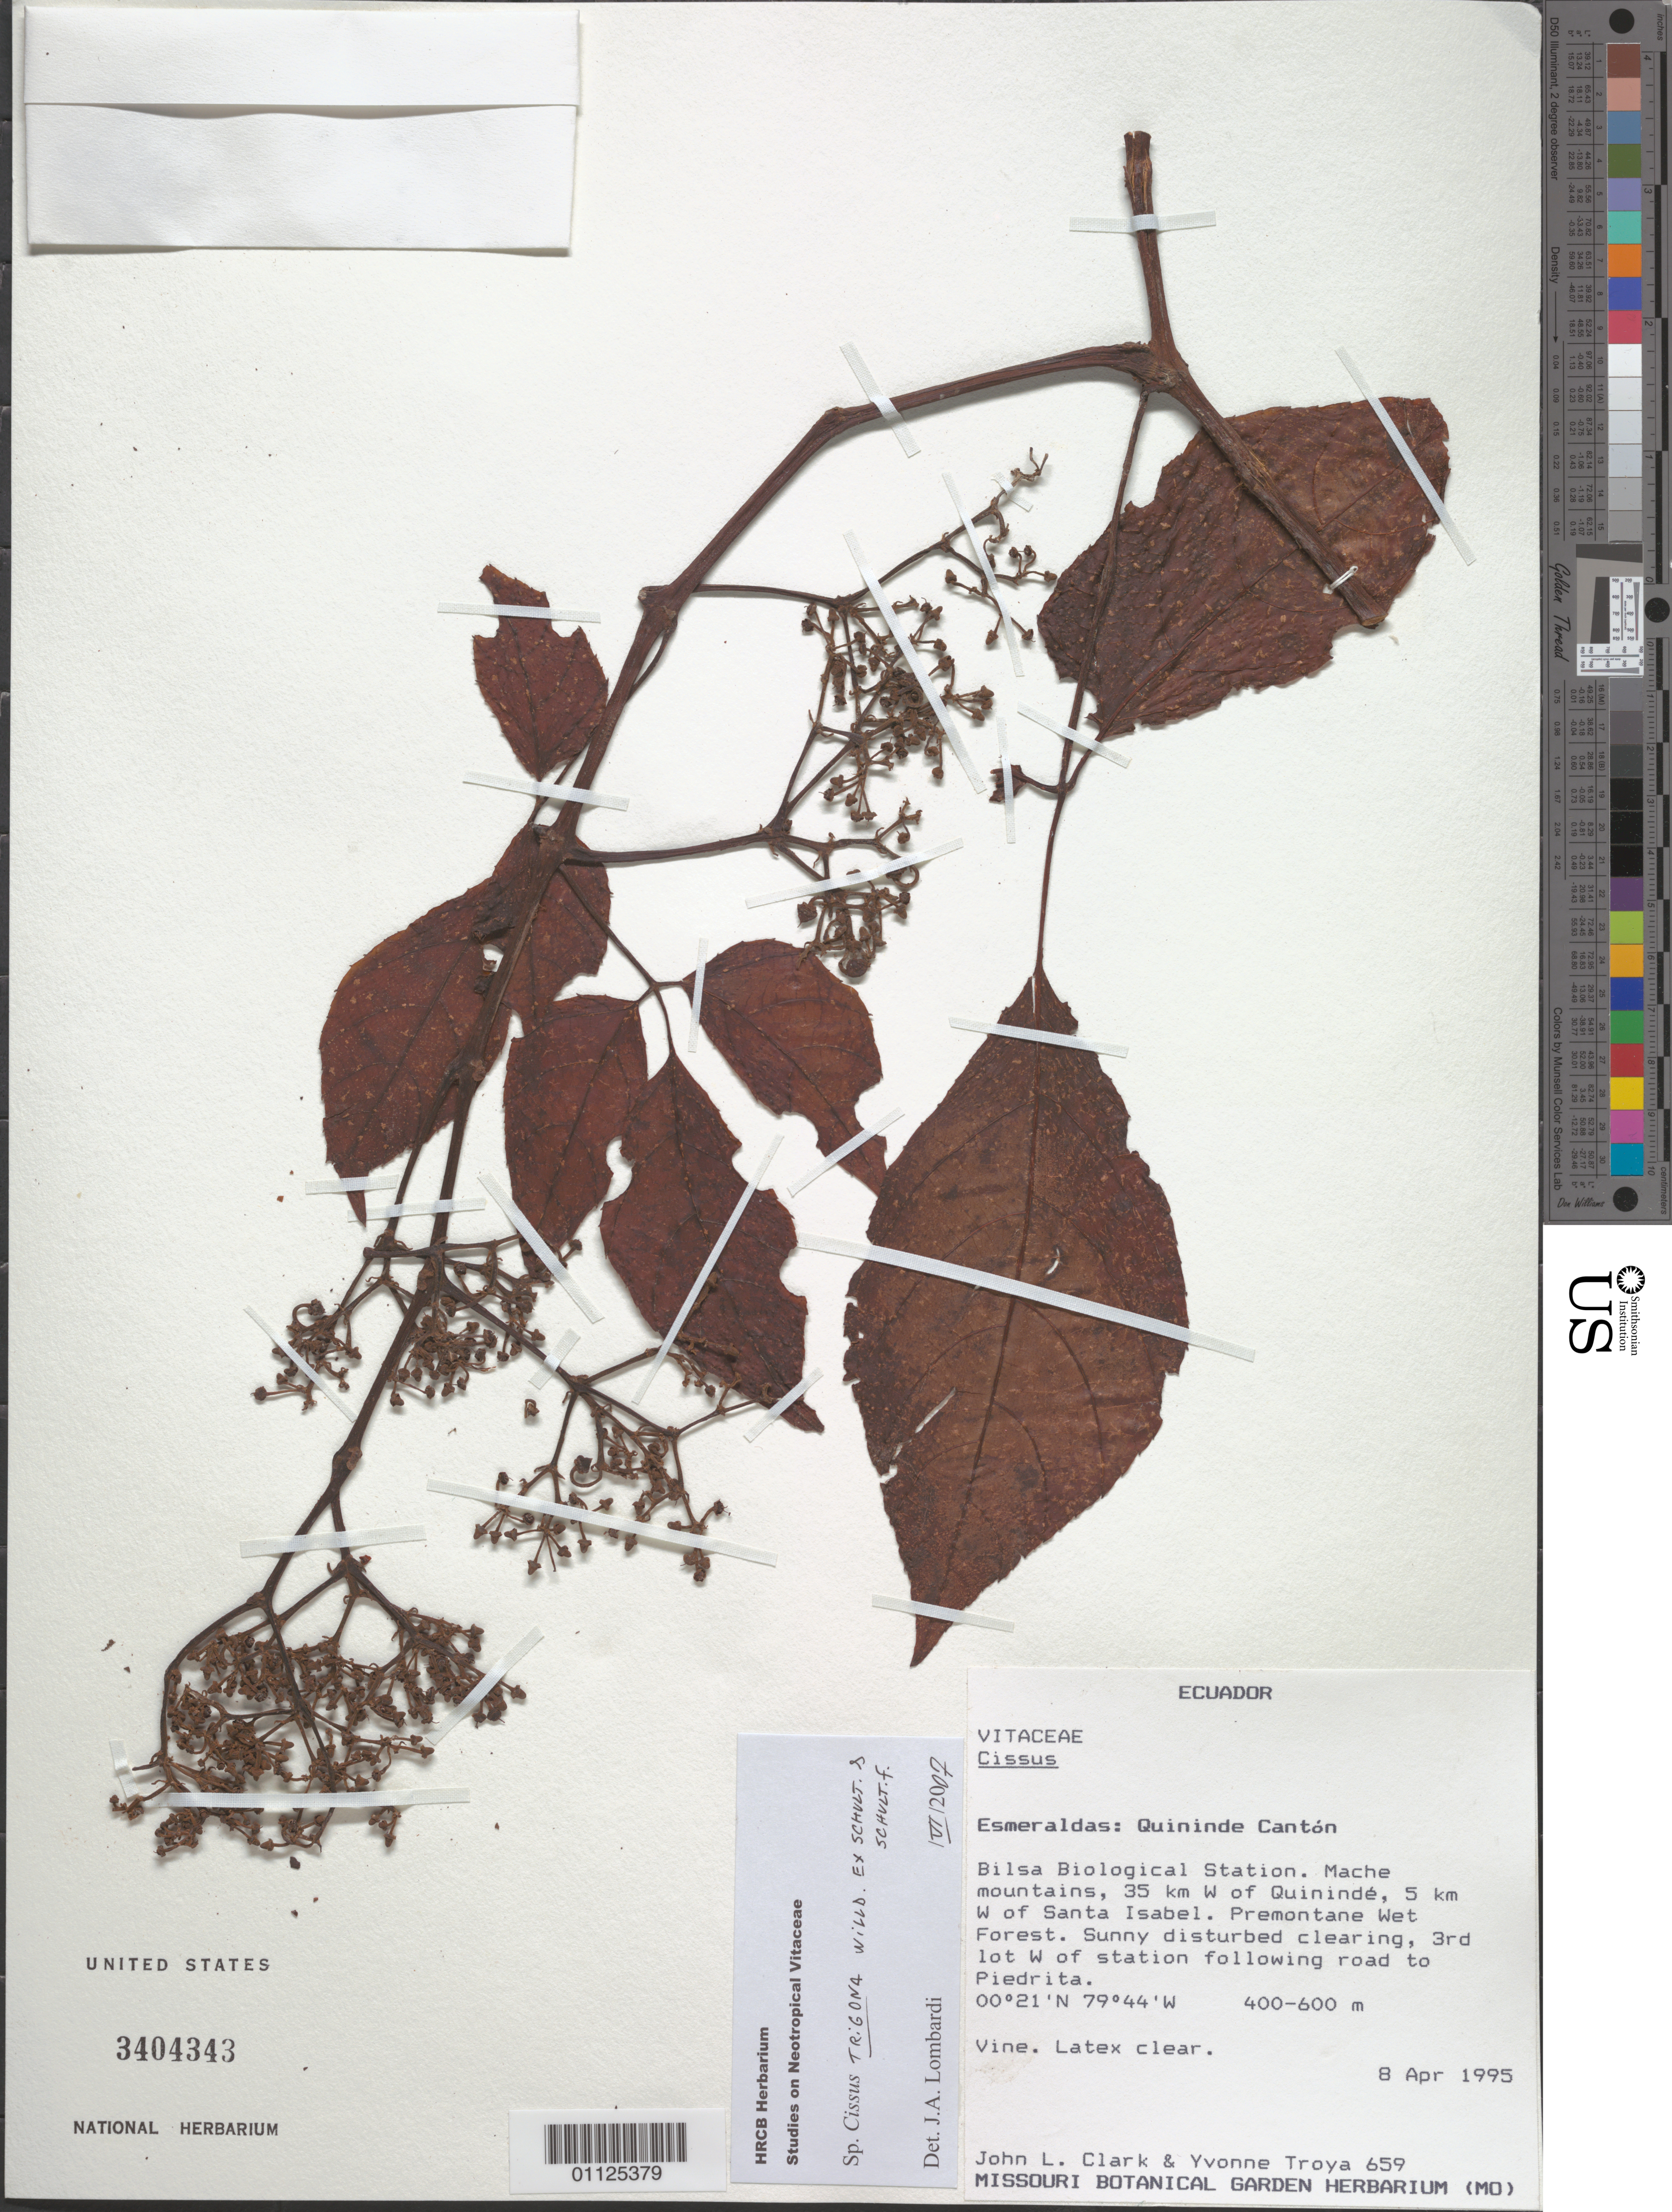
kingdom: Plantae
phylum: Tracheophyta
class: Magnoliopsida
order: Vitales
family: Vitaceae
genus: Cissus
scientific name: Cissus trigona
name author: Willd. et al.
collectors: J. L. Clark & Y. Troya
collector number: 659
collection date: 1995-04-08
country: Ecuador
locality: Bilsa Biological Station. Mache Mts, 35 km W of Quininde, 5 km W of Santa Isabel.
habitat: Premontane Wet Forest. Sunny disturbed clearing. Vine.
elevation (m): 400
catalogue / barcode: US 3404343